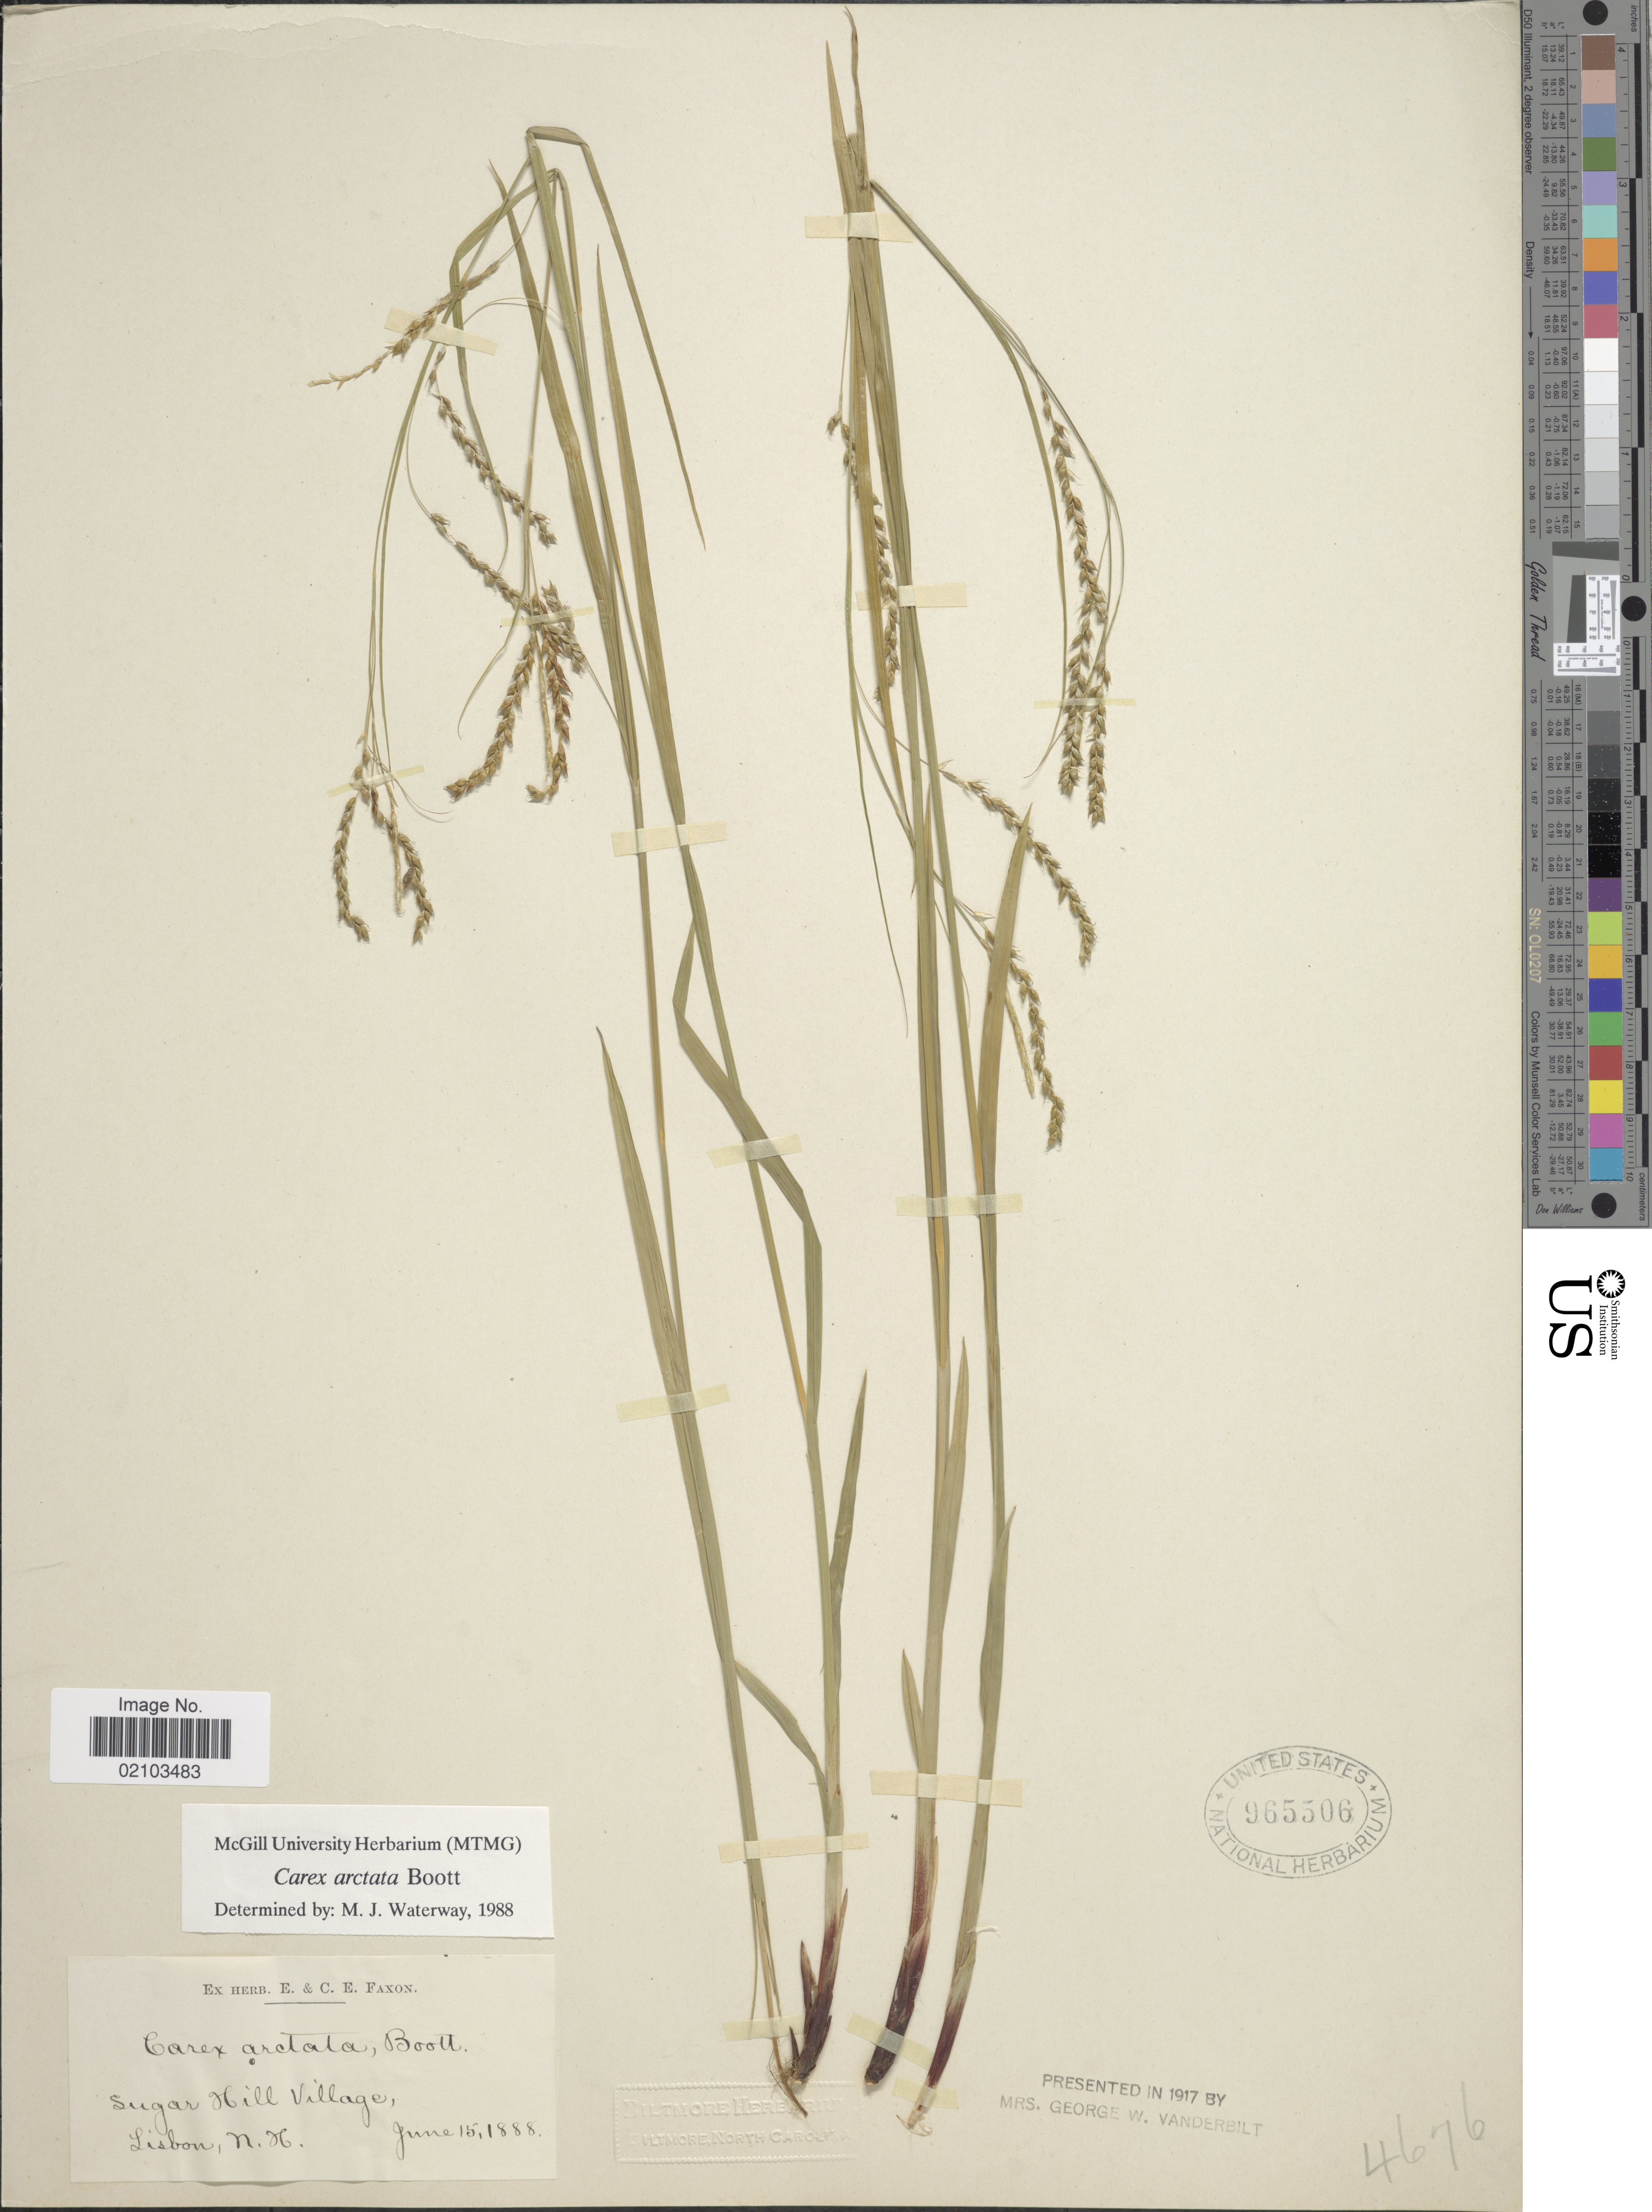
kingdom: Plantae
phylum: Tracheophyta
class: Liliopsida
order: Poales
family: Cyperaceae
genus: Carex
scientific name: Carex arctata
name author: Boott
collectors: ex herb. E. & C.E. Faxon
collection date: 1888-06-15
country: United States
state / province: New Hampshire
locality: Sugar Hill, Lisbon.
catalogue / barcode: US 965506